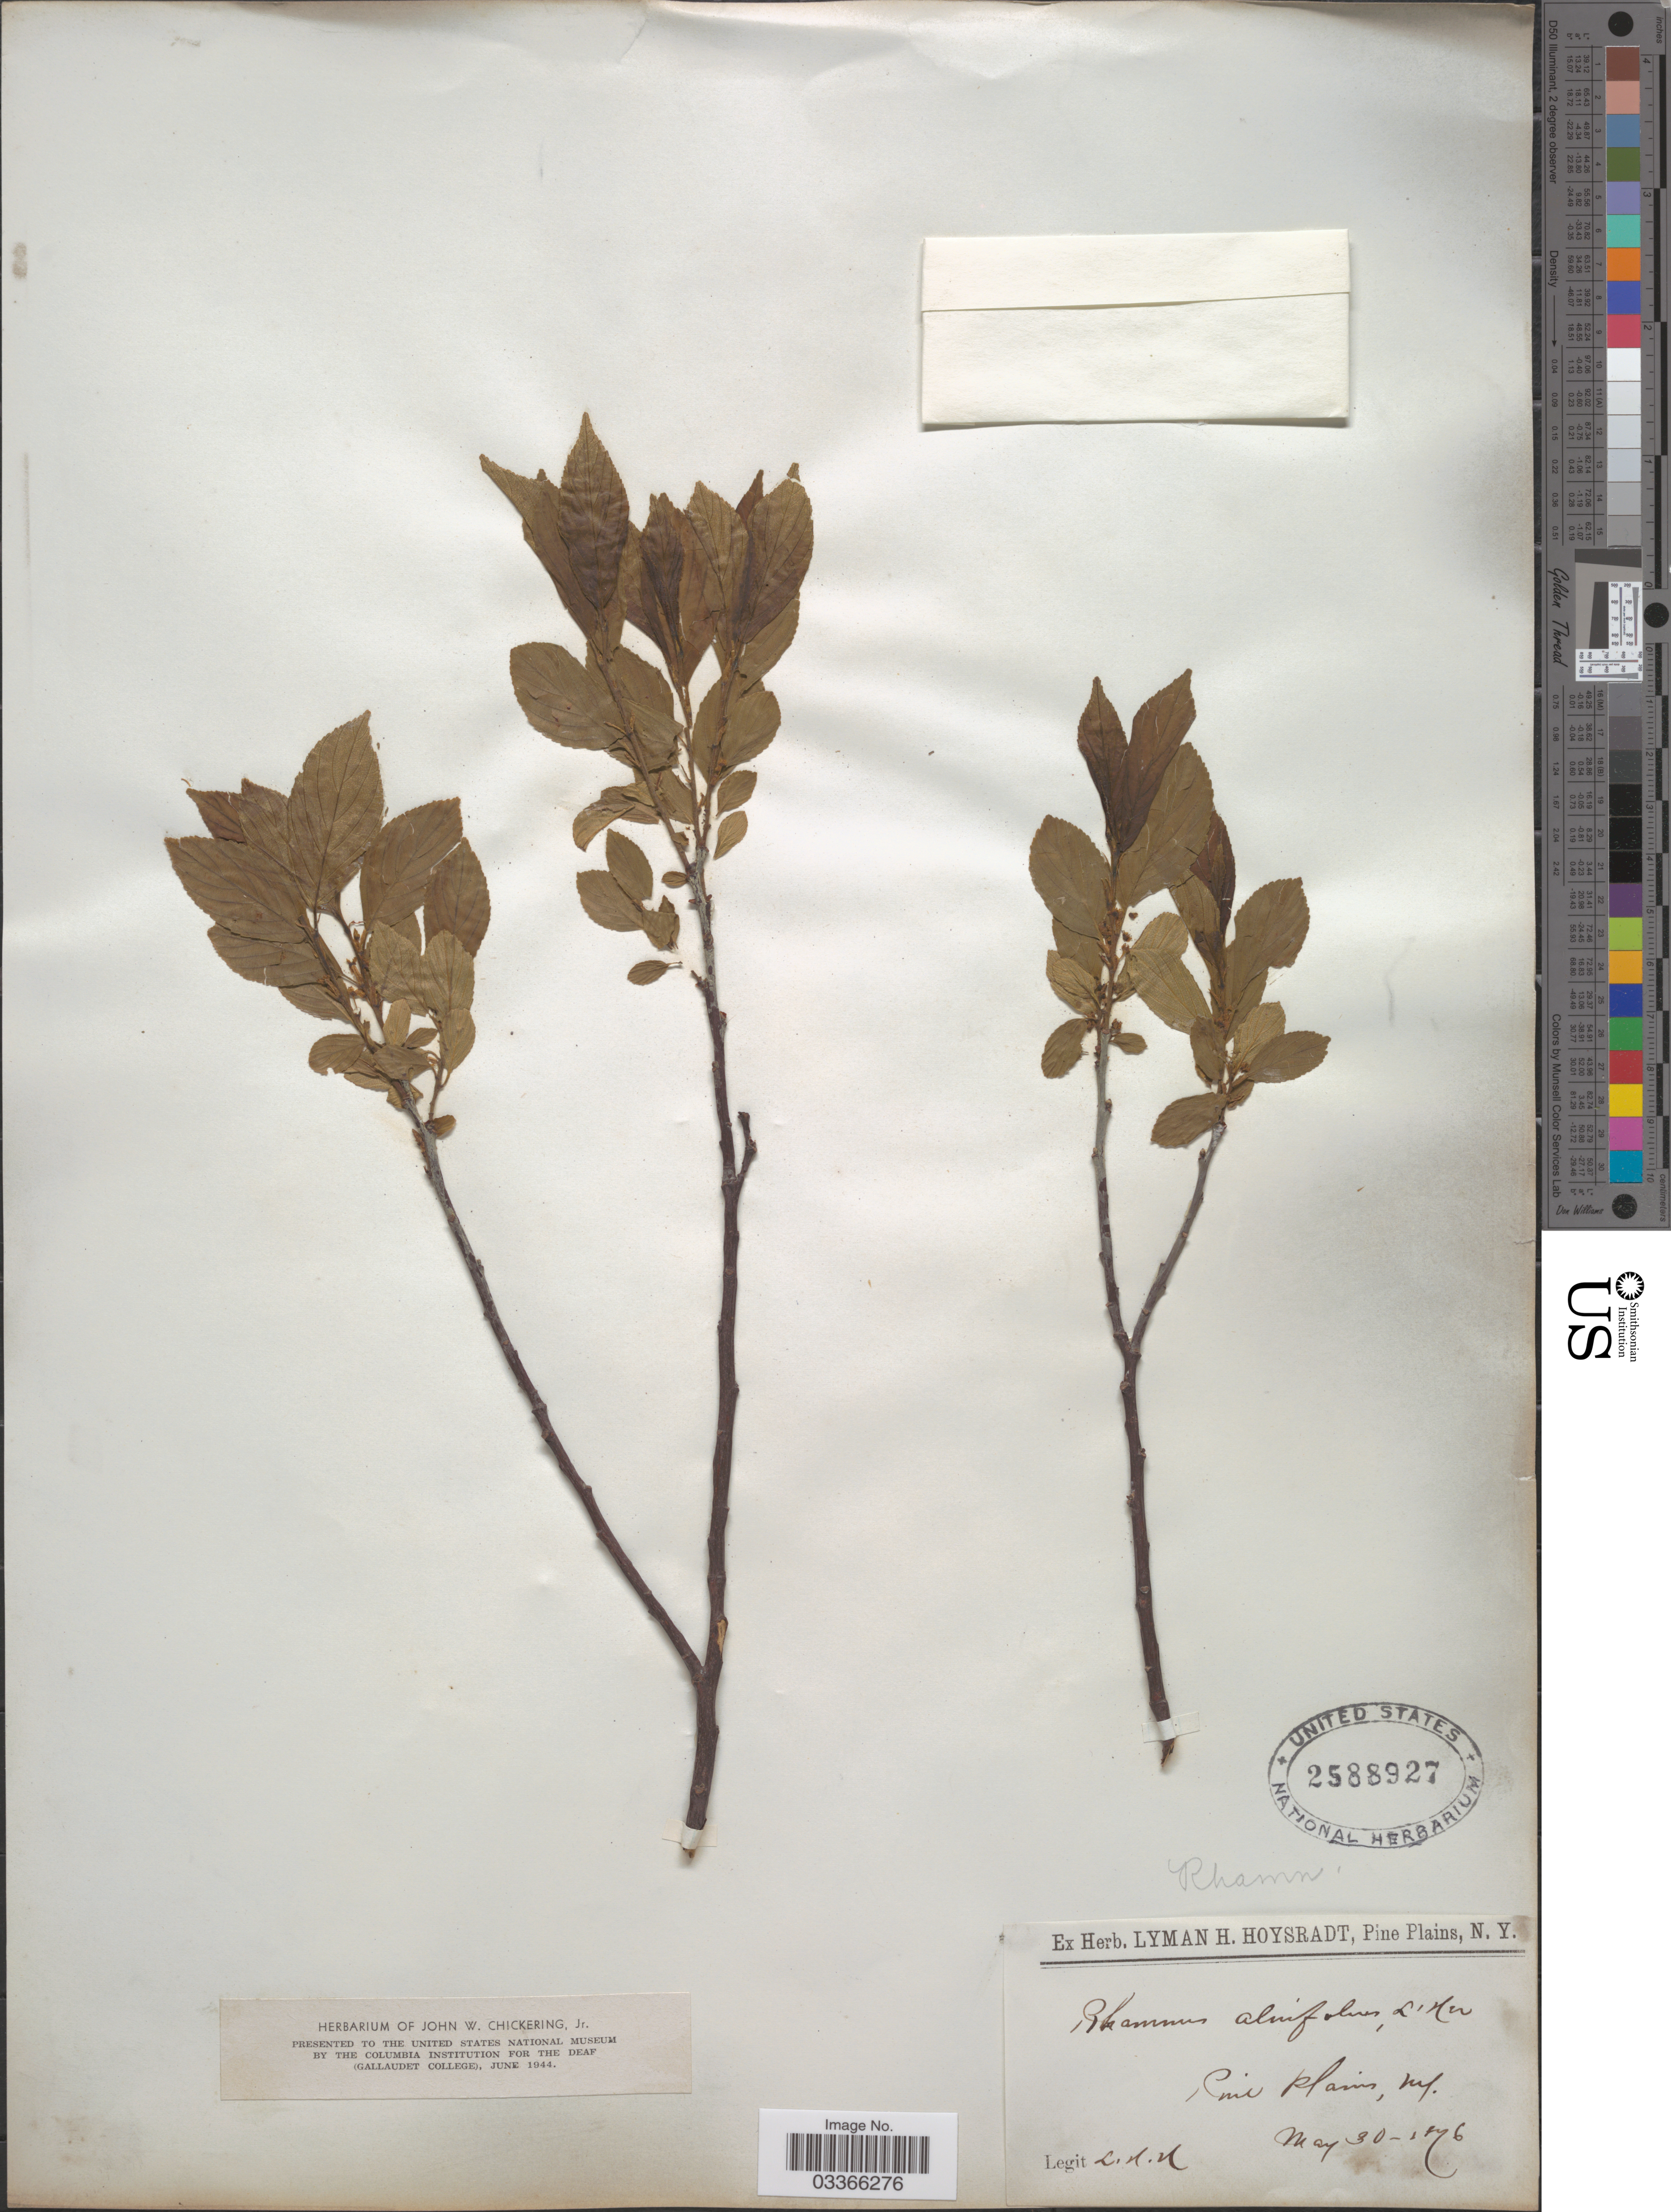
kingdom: Plantae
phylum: Tracheophyta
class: Magnoliopsida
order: Rosales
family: Rhamnaceae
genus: Rhamnus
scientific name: Rhamnus alnifolia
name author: L'Hér.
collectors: L. Hoysradt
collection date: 1876-05-30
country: United States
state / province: New York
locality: Pine Plains.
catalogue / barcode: US 2588927